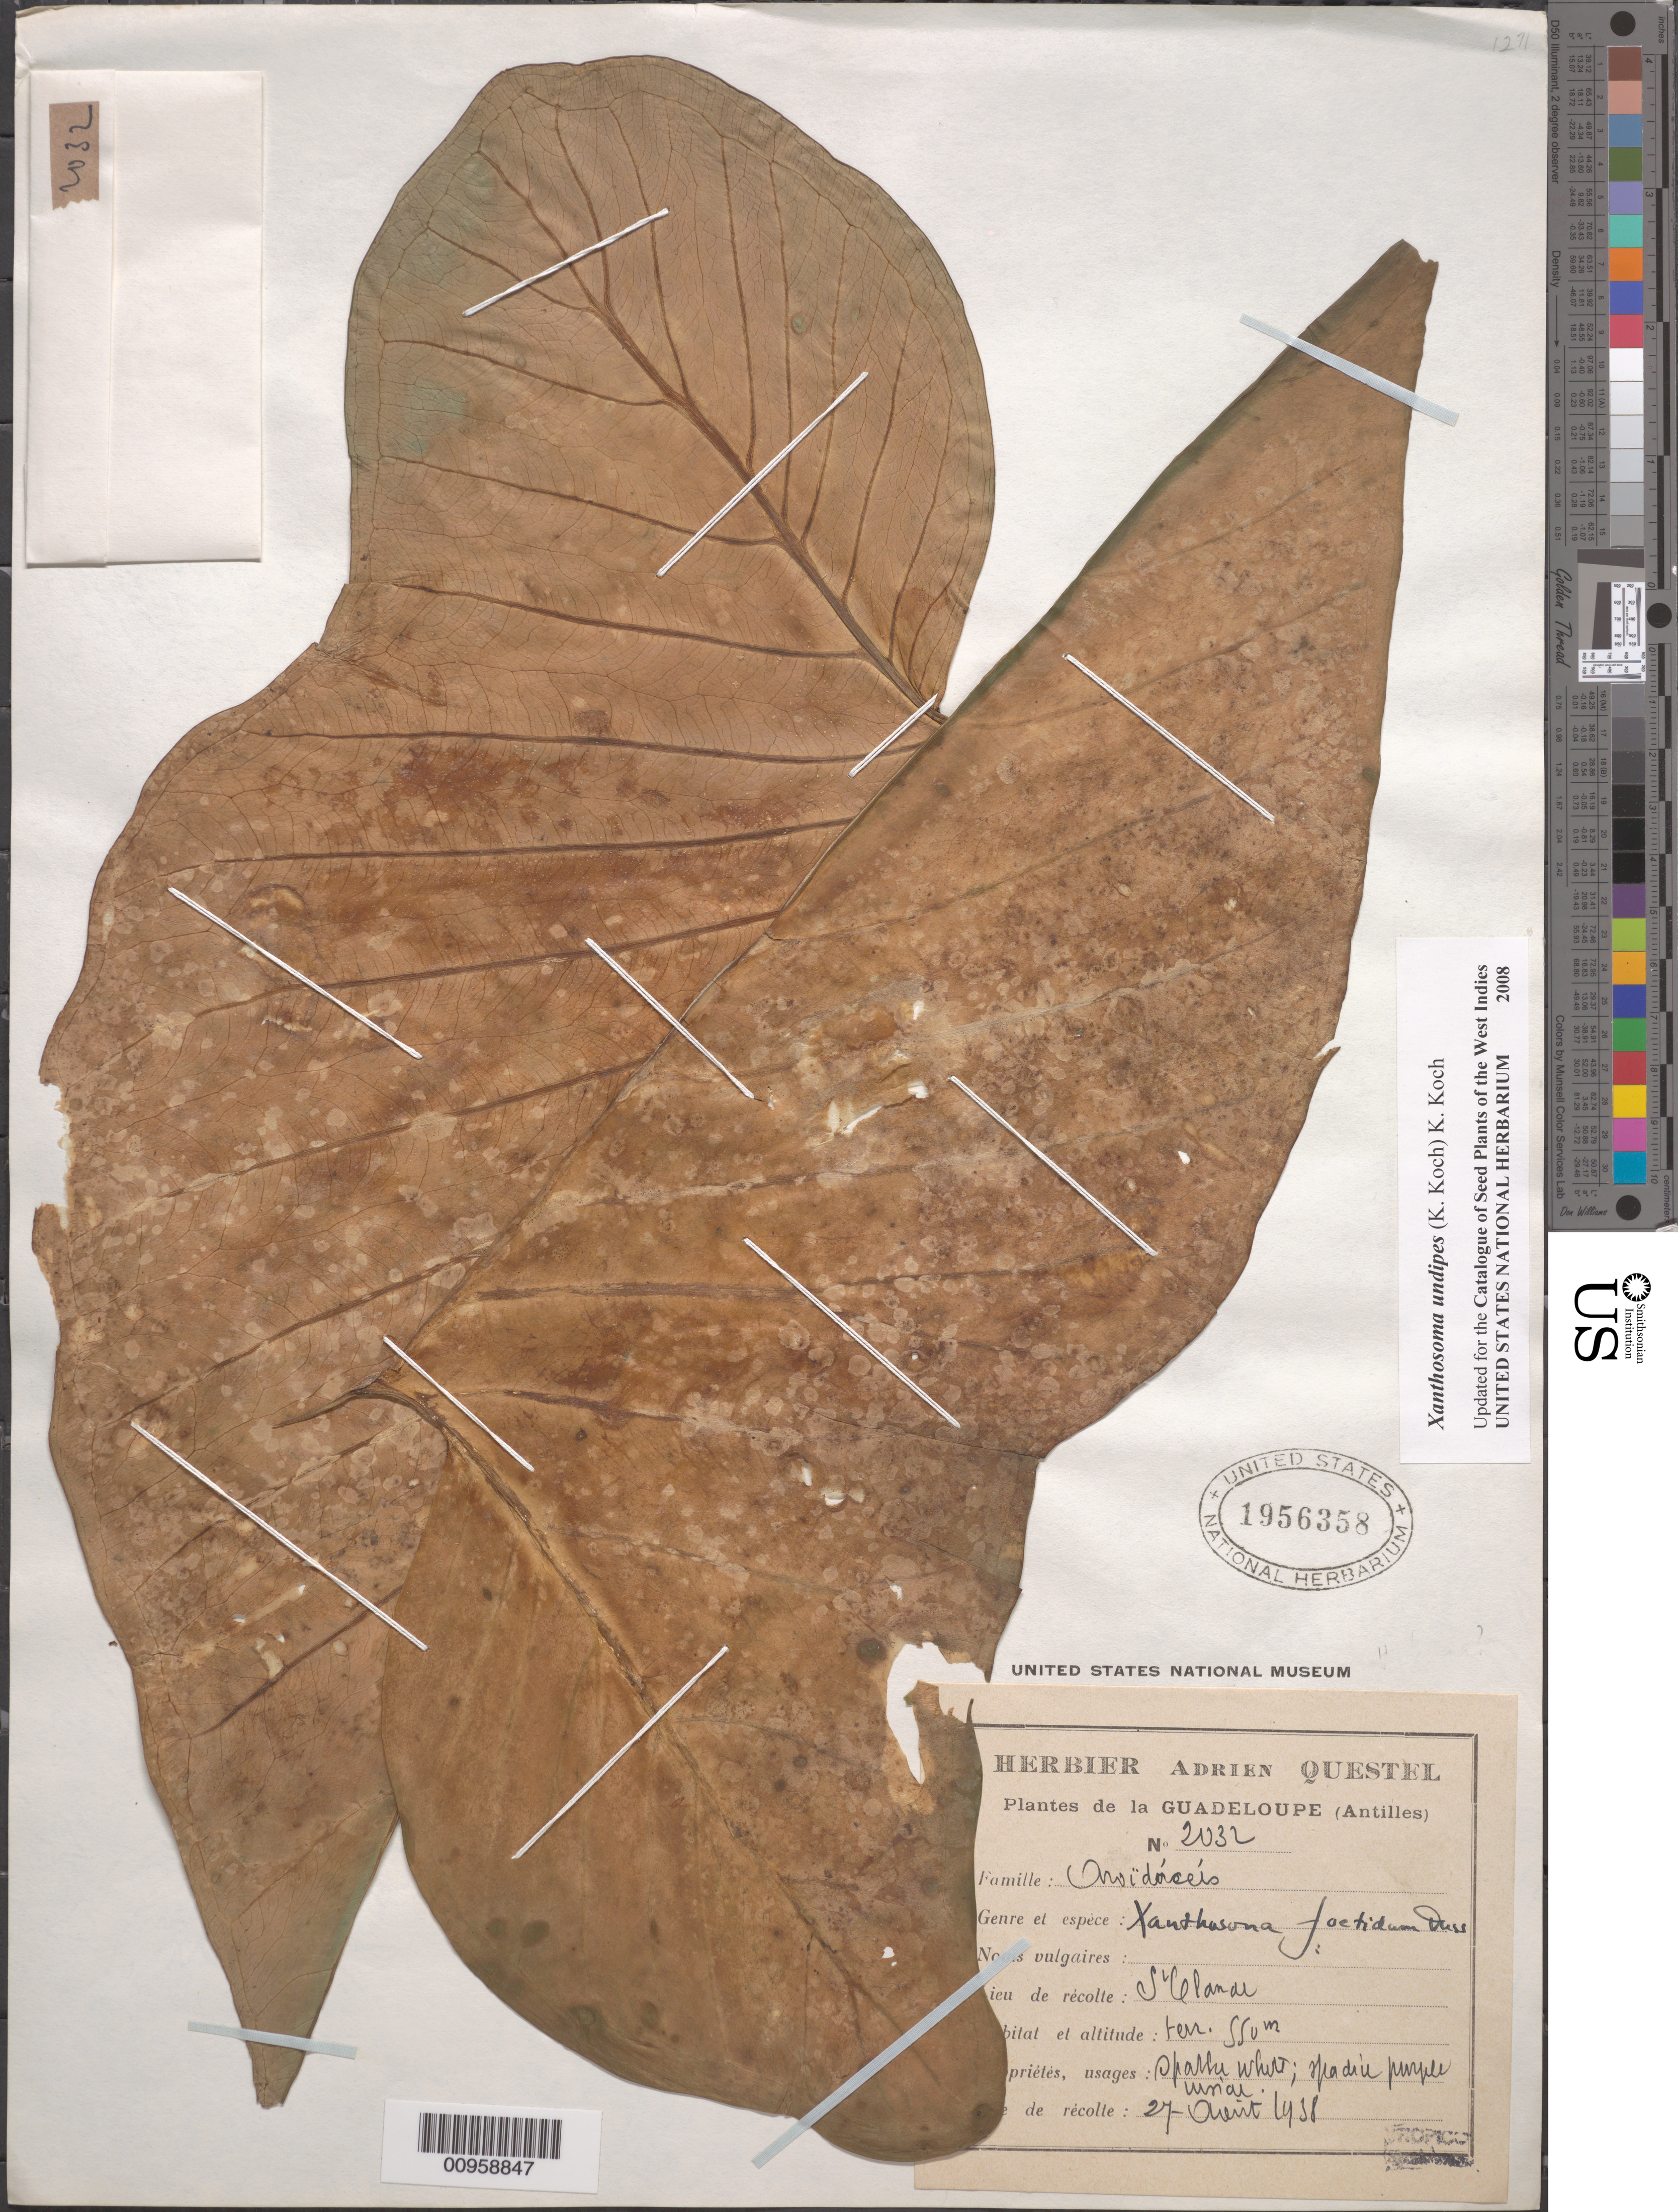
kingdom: Plantae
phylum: Tracheophyta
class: Liliopsida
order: Alismatales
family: Araceae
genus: Xanthosoma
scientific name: Xanthosoma undipes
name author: (K. Koch & C.D. Bouché) K. Koch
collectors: A. Questel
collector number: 2032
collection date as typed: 27 Aug 1938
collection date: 1938-08-27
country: Guadeloupe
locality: St. LeLande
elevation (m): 550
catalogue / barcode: US 1956358